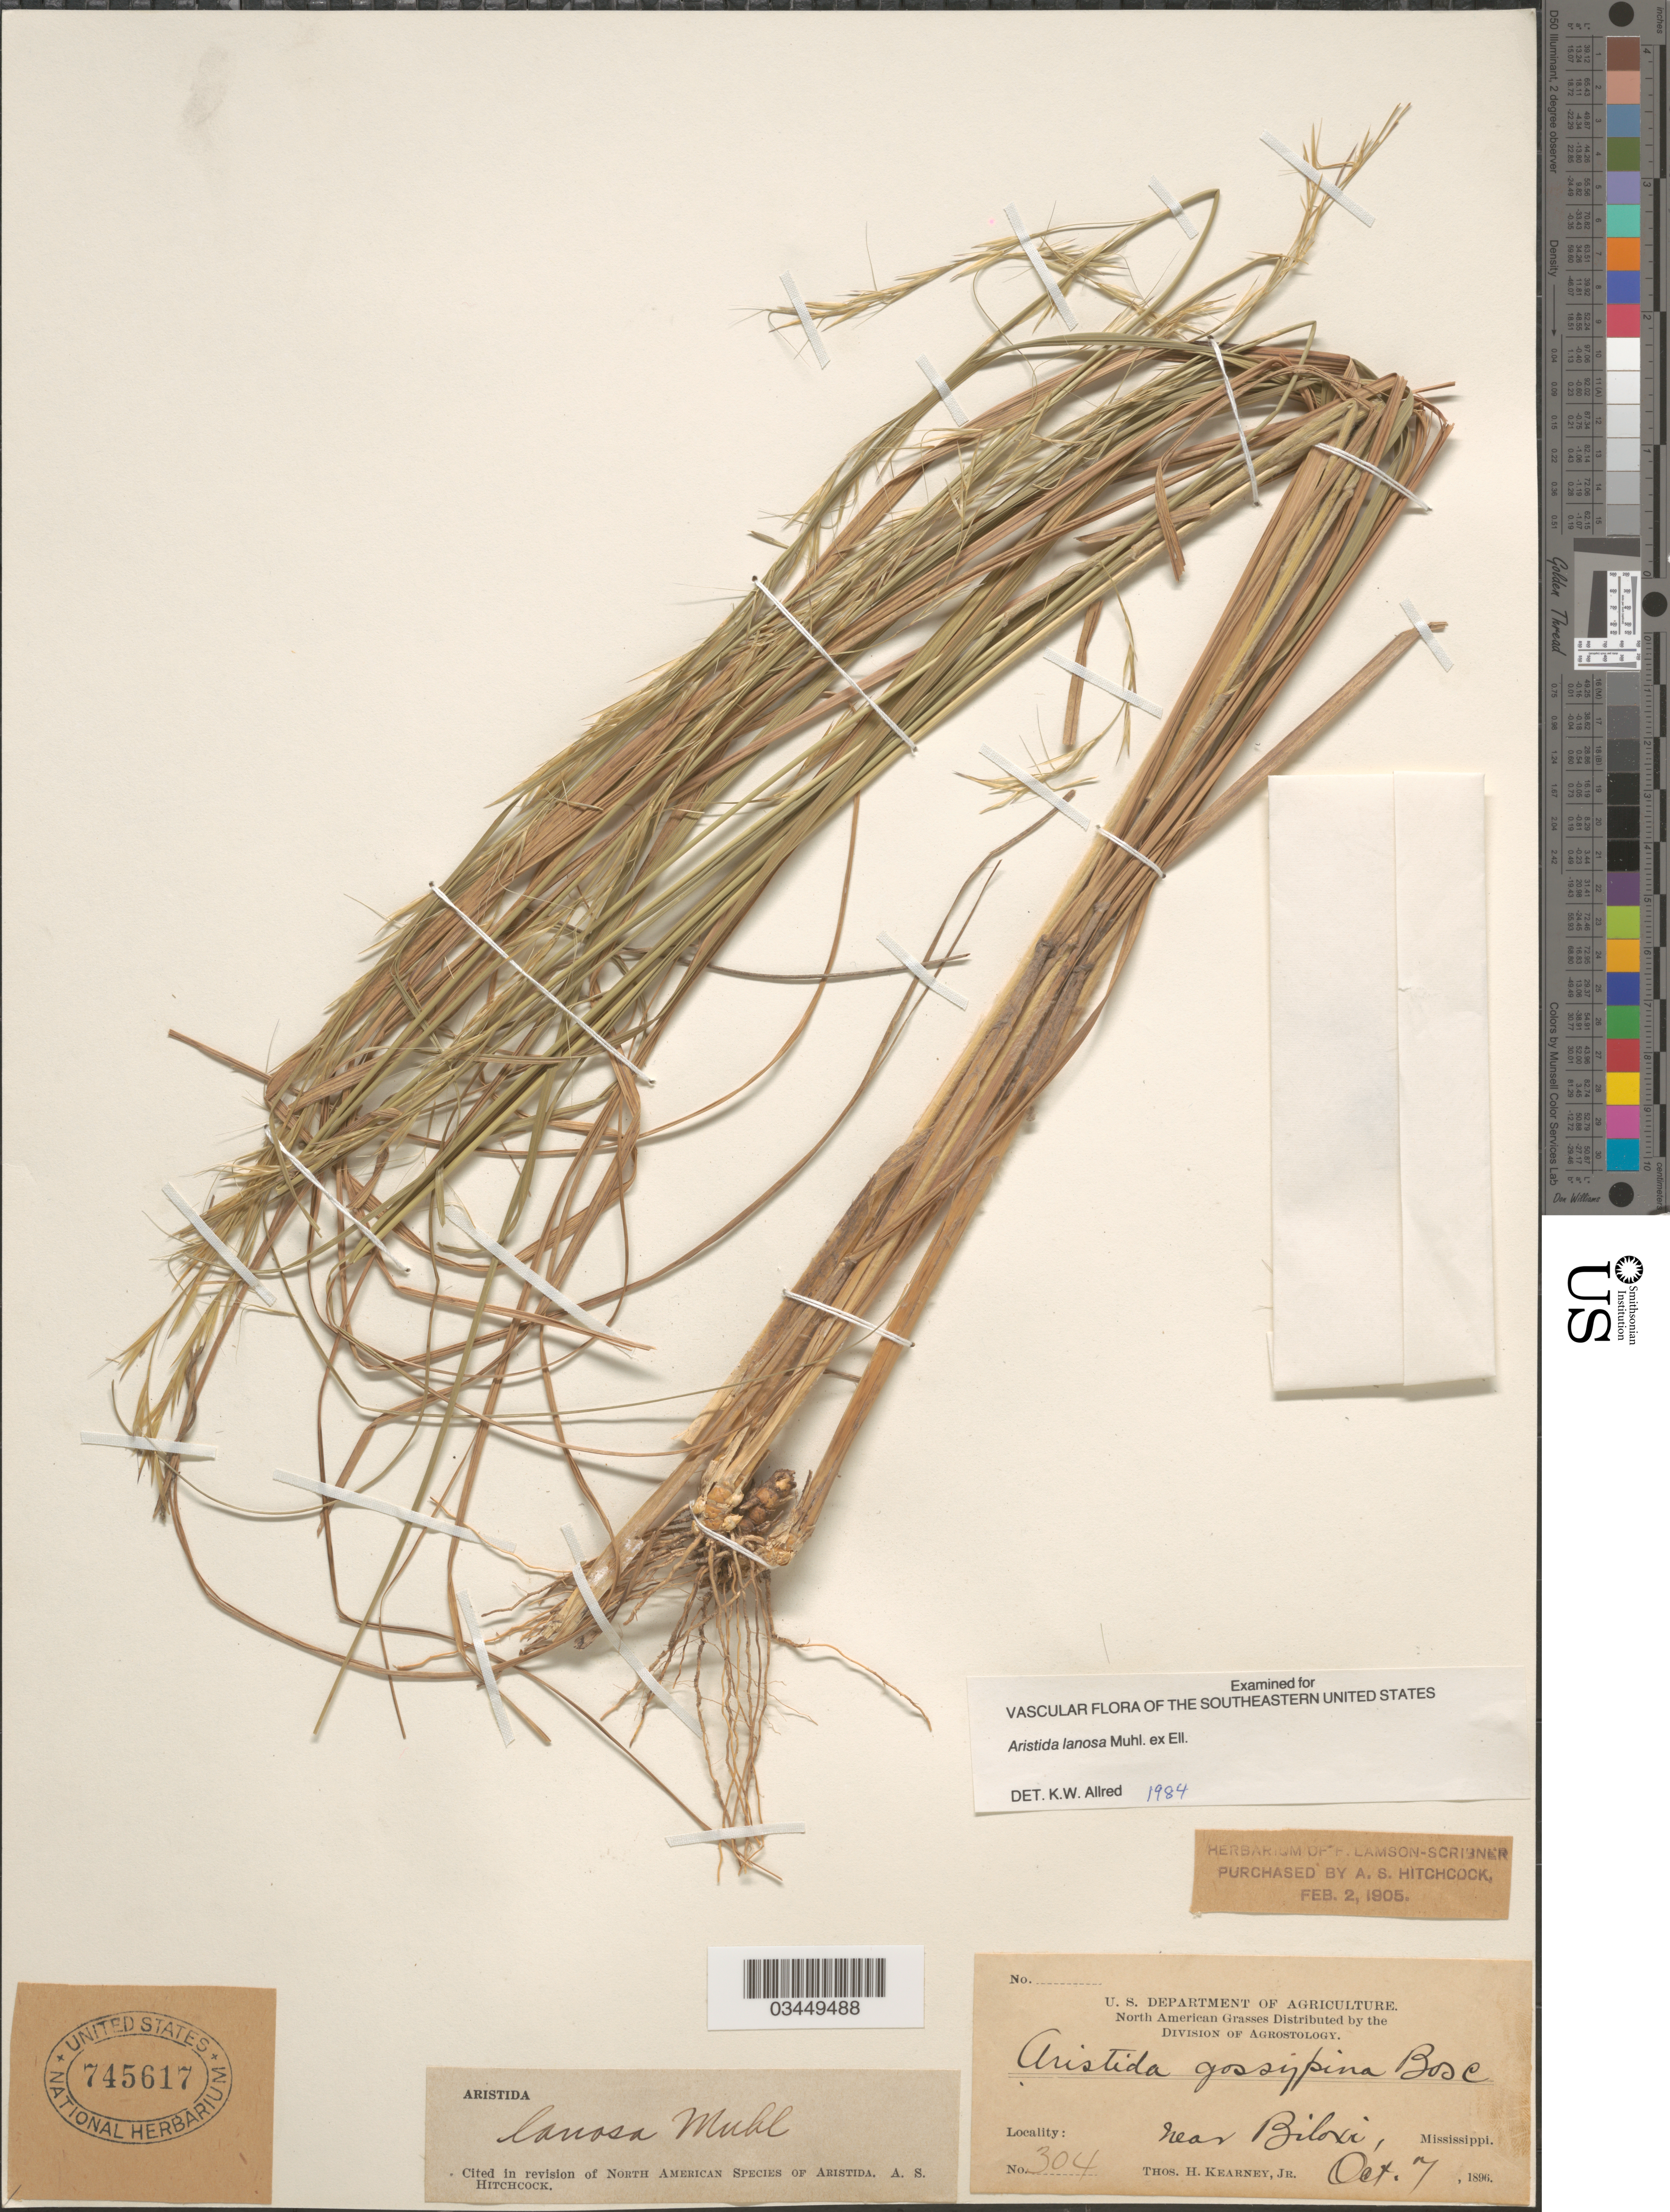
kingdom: Plantae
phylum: Tracheophyta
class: Liliopsida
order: Poales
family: Poaceae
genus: Aristida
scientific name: Aristida lanosa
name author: Muhl.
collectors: T. H. Kearney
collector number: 304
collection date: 1896-10-07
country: United States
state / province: Mississippi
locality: Near Biloxi.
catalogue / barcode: US 745617